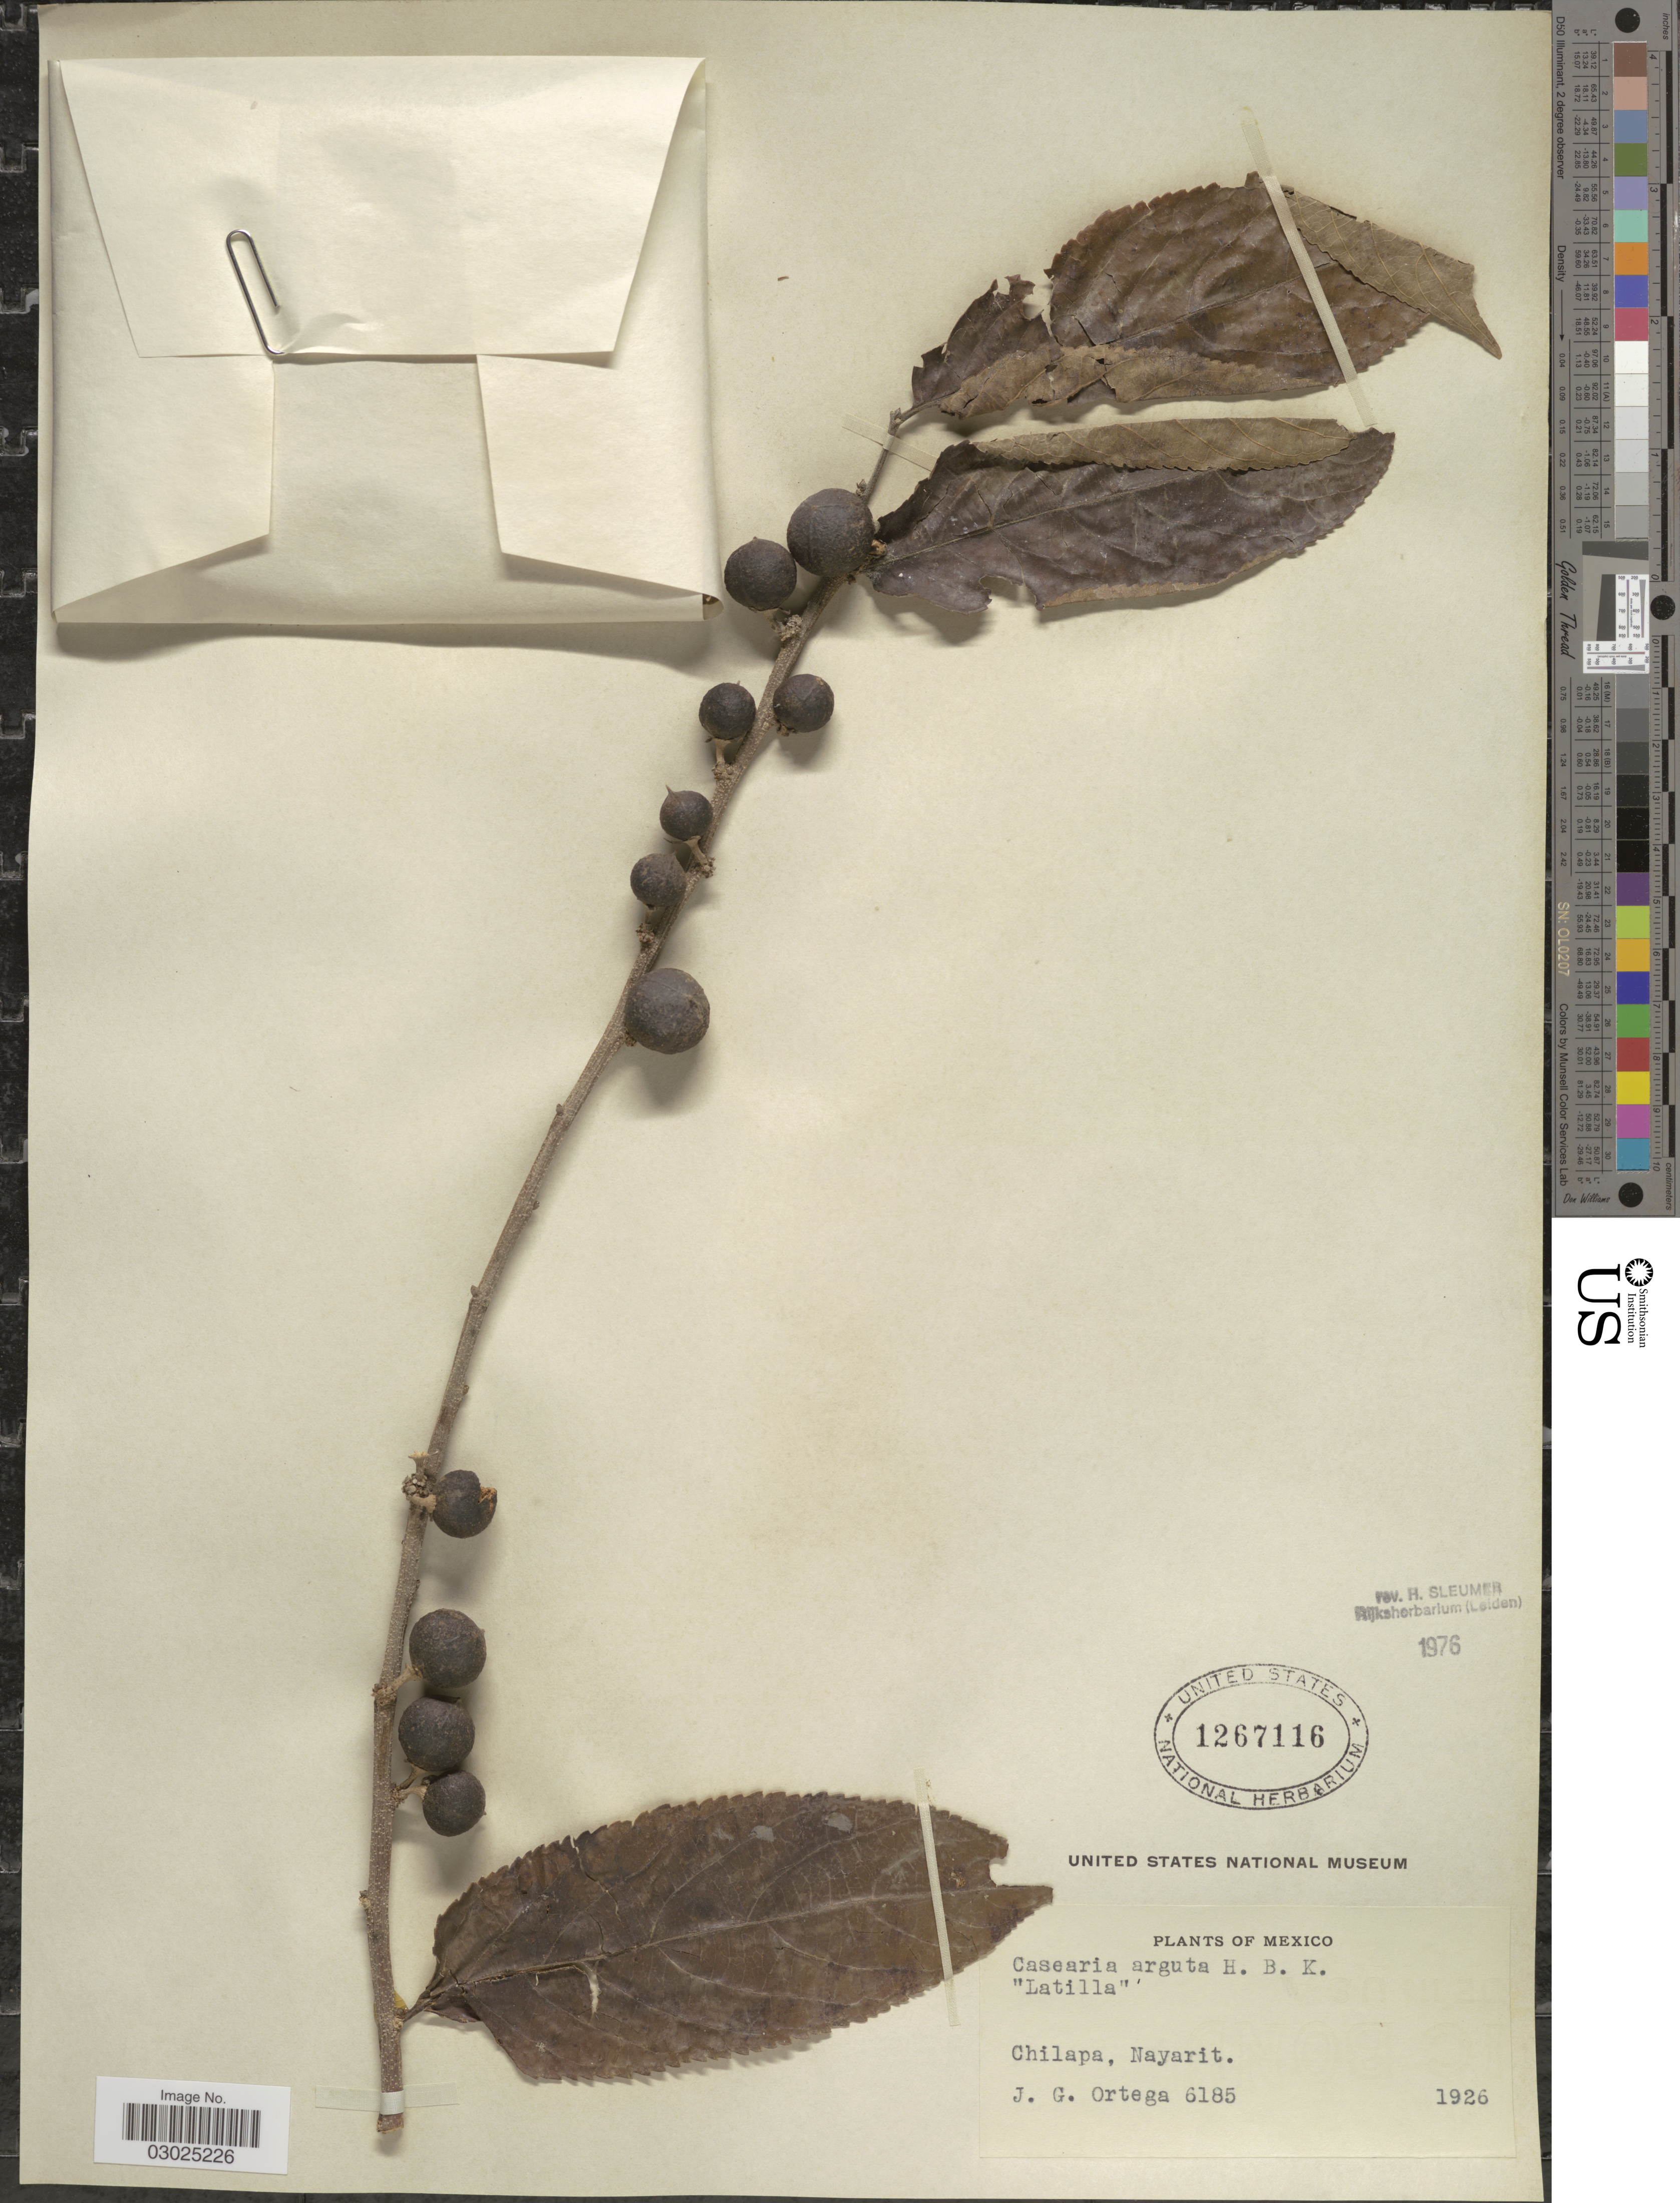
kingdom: Plantae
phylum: Tracheophyta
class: Magnoliopsida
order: Malpighiales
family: Salicaceae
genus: Casearia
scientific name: Casearia arguta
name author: Kunth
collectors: J. Ortega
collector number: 6185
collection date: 1926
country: Mexico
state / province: Nayarit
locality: Chilapa.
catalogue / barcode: US 1267116